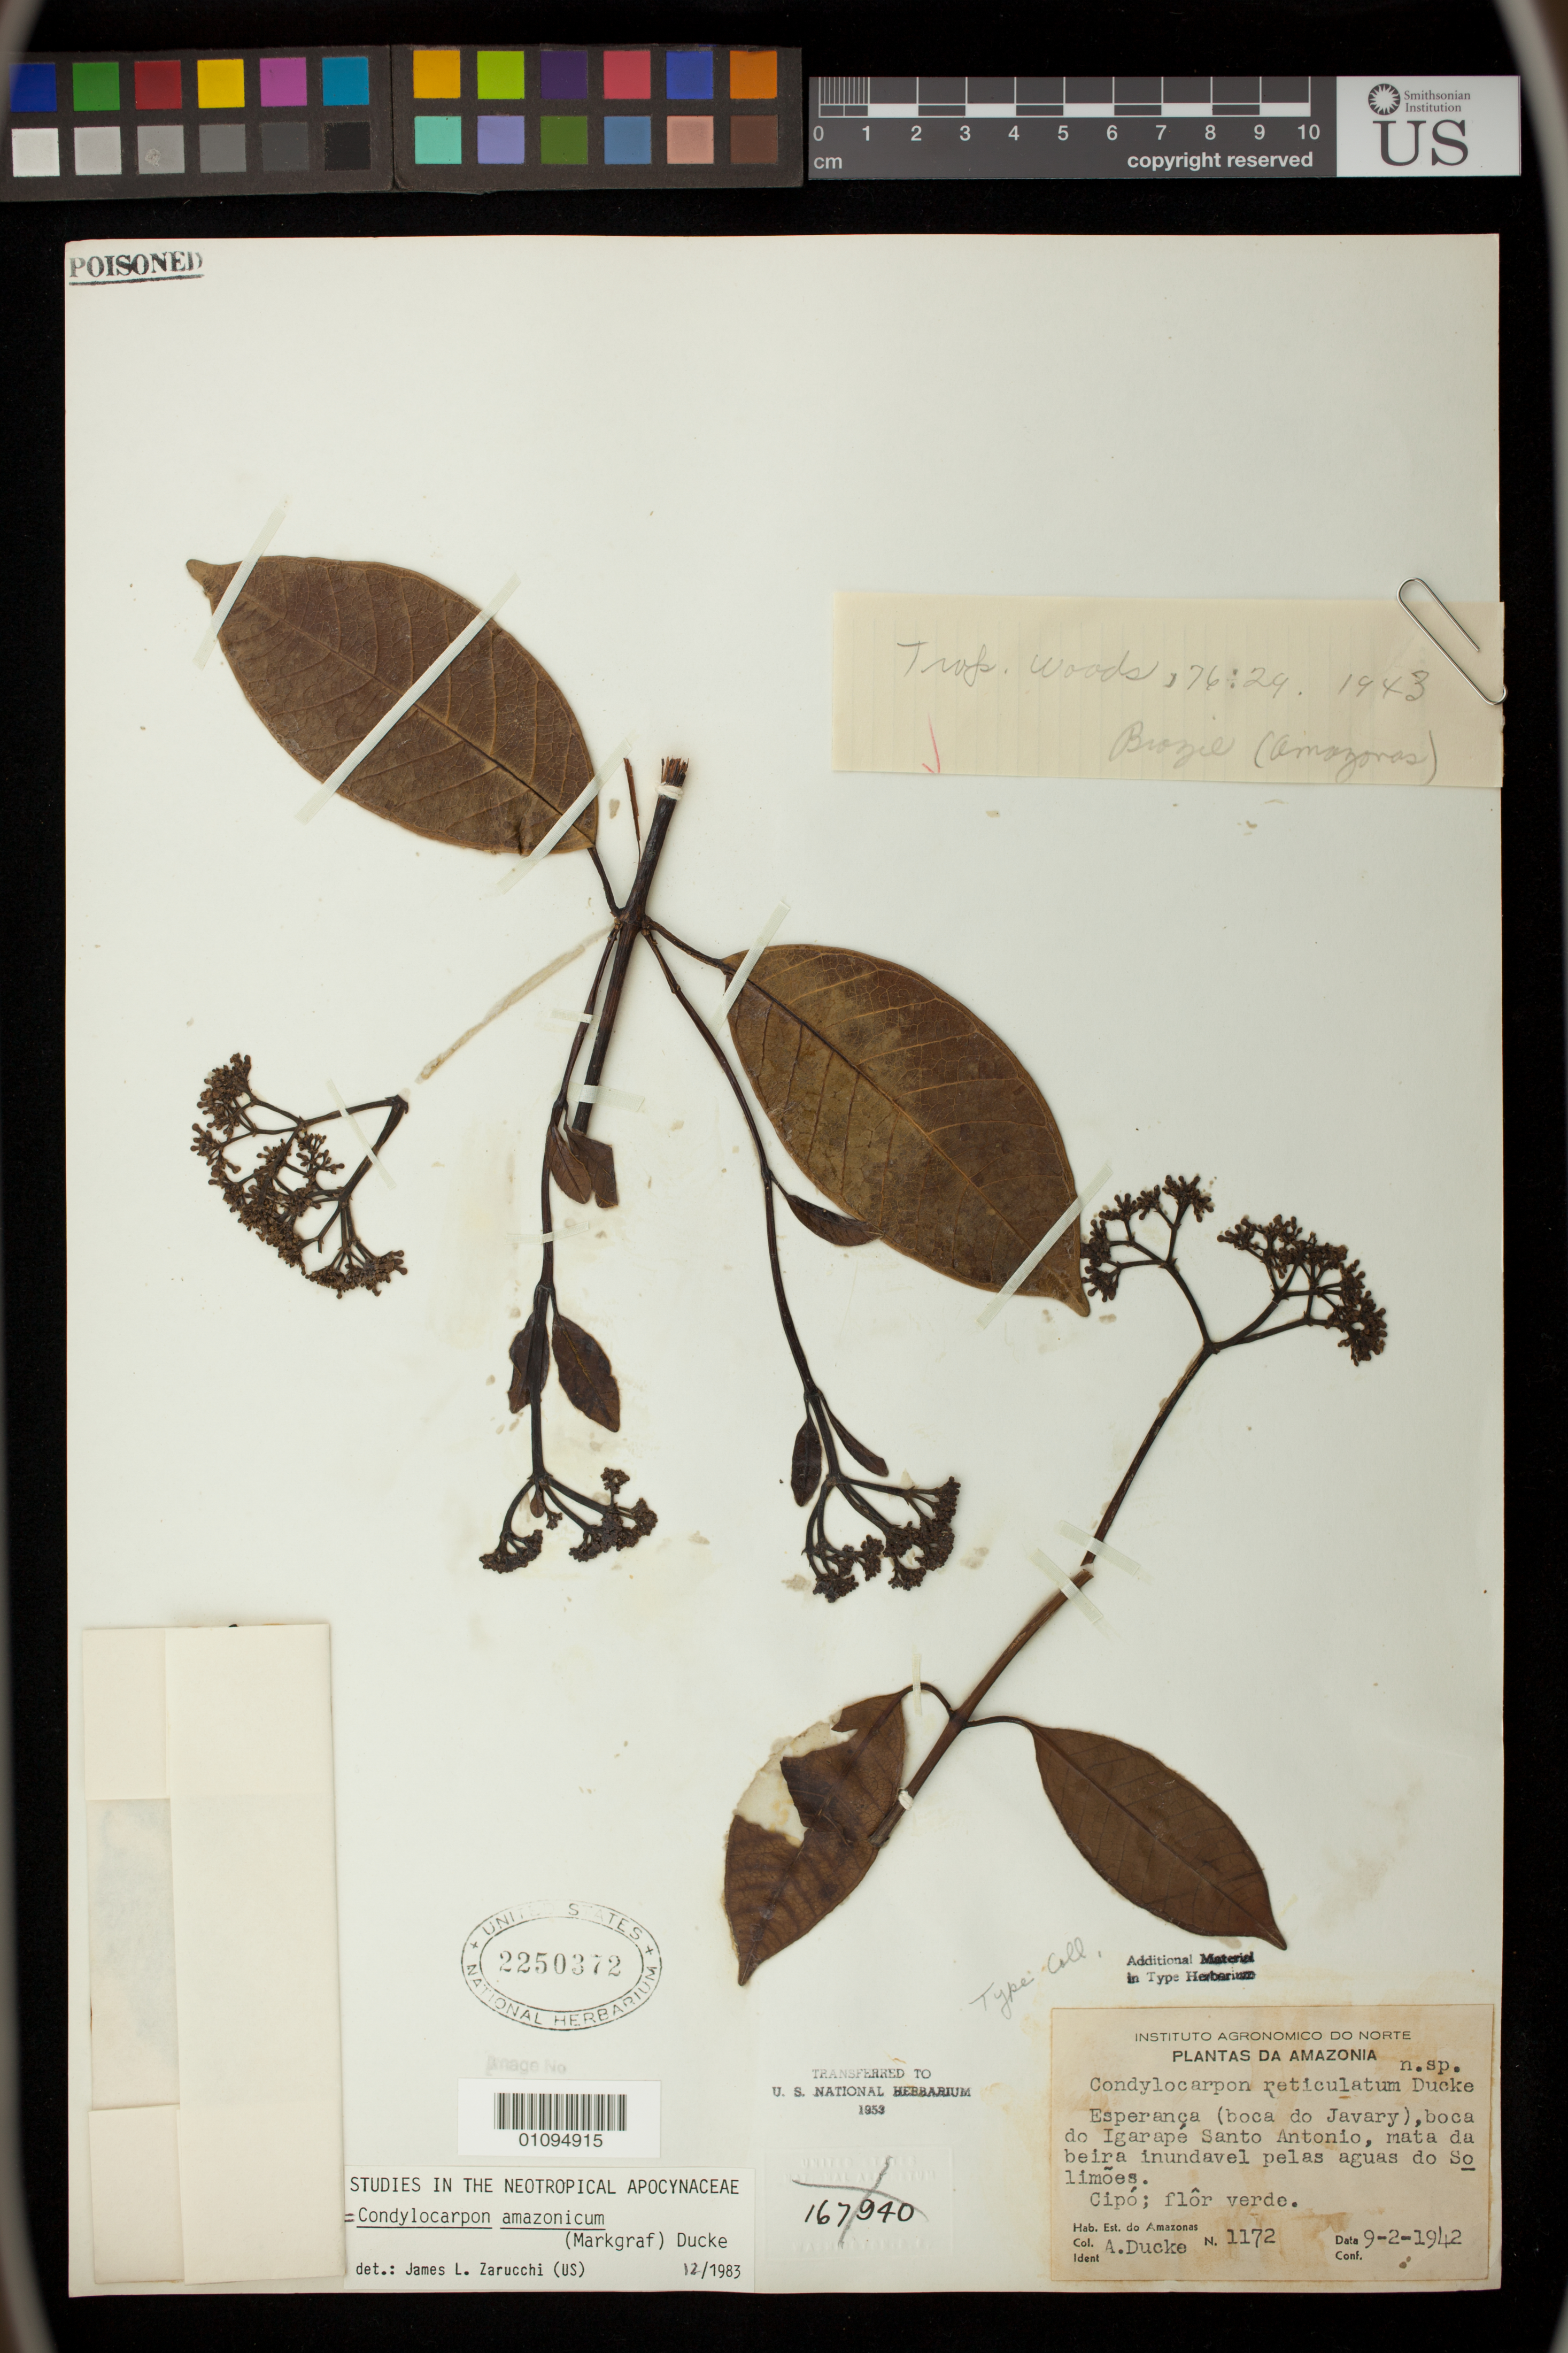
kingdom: Plantae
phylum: Tracheophyta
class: Magnoliopsida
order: Gentianales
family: Apocynaceae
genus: Condylocarpon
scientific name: Condylocarpon reticulatum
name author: Ducke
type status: Isotype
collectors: A. Ducke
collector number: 1172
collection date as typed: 02 Sep 1942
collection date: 1942-02-09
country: Brazil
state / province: Amazonas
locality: Esperança (boca do Javary), boca do Igarape Santo Antonio, mata da beira inundavel pelas aguas do Solimoes.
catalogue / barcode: US 2250372